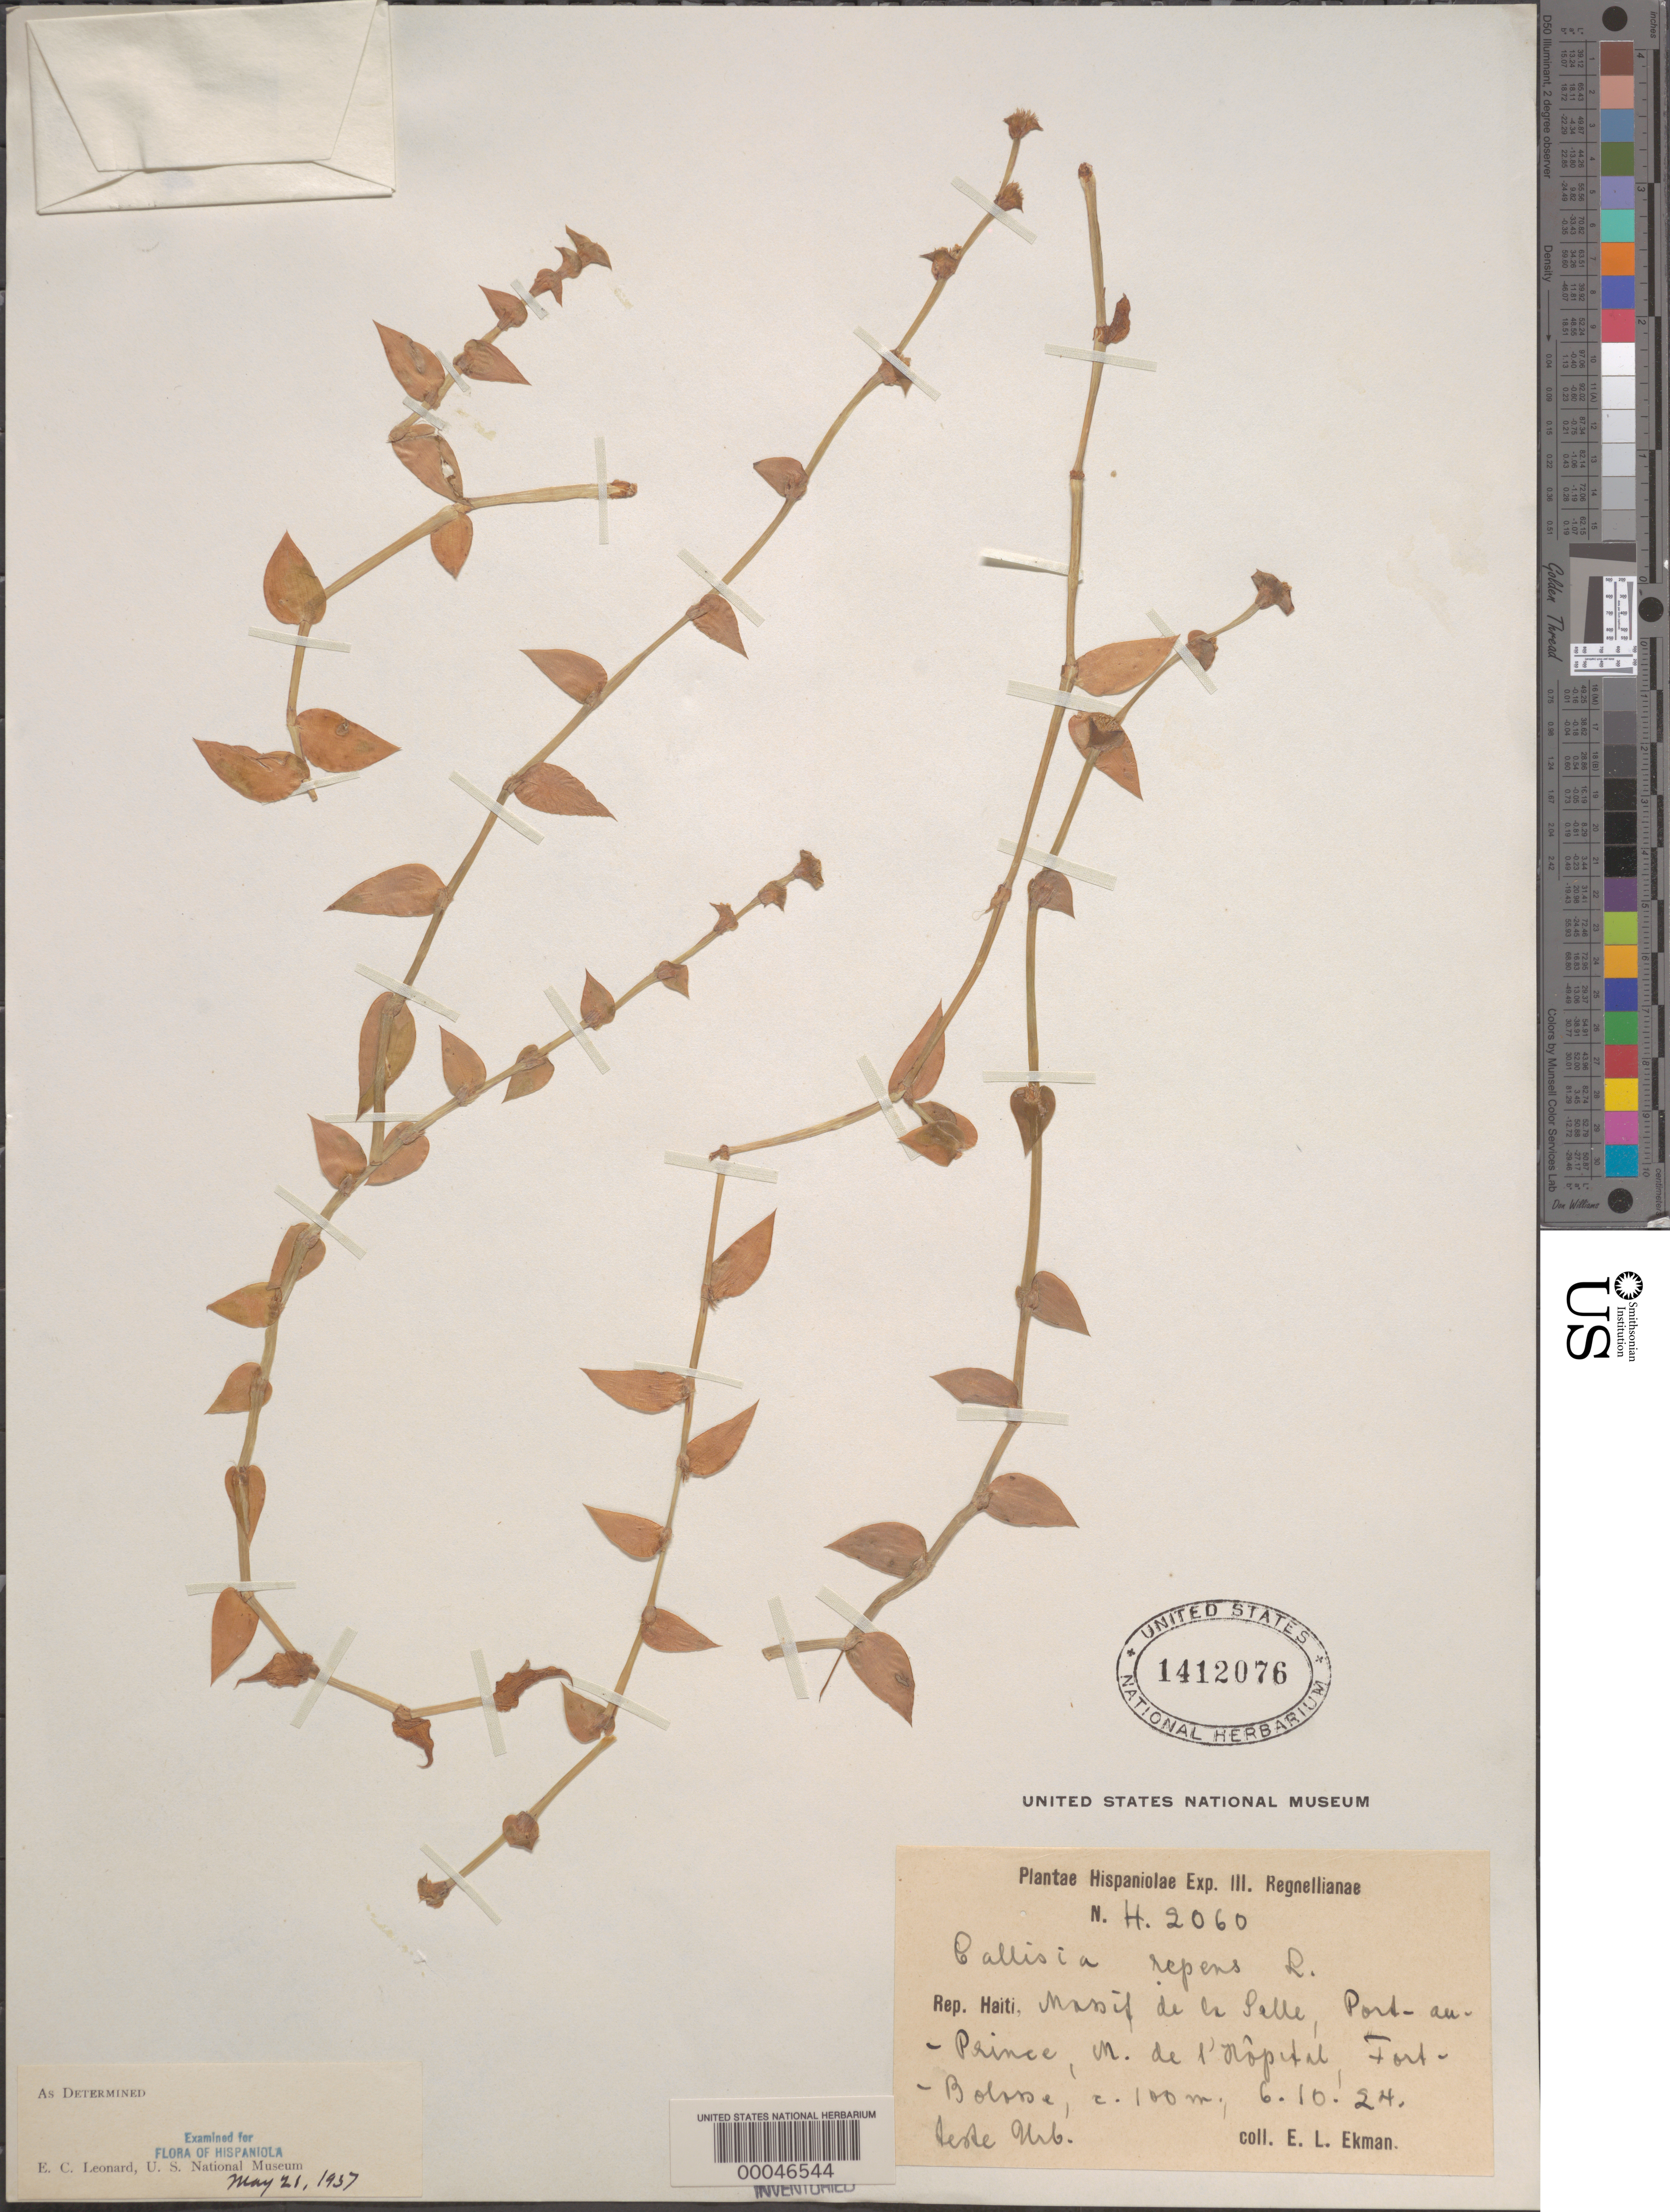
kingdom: Plantae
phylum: Tracheophyta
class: Liliopsida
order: Commelinales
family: Commelinaceae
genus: Callisia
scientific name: Callisia repens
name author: (Jacq.) L.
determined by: Leonard, Emery C., (US)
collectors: E. L. Ekman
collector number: H.2060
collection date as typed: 06 Oct 1924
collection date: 1924-10-06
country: Haiti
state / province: Artibonite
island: Hispaniola Island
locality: Fort bolose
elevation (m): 100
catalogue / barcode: US 1412076